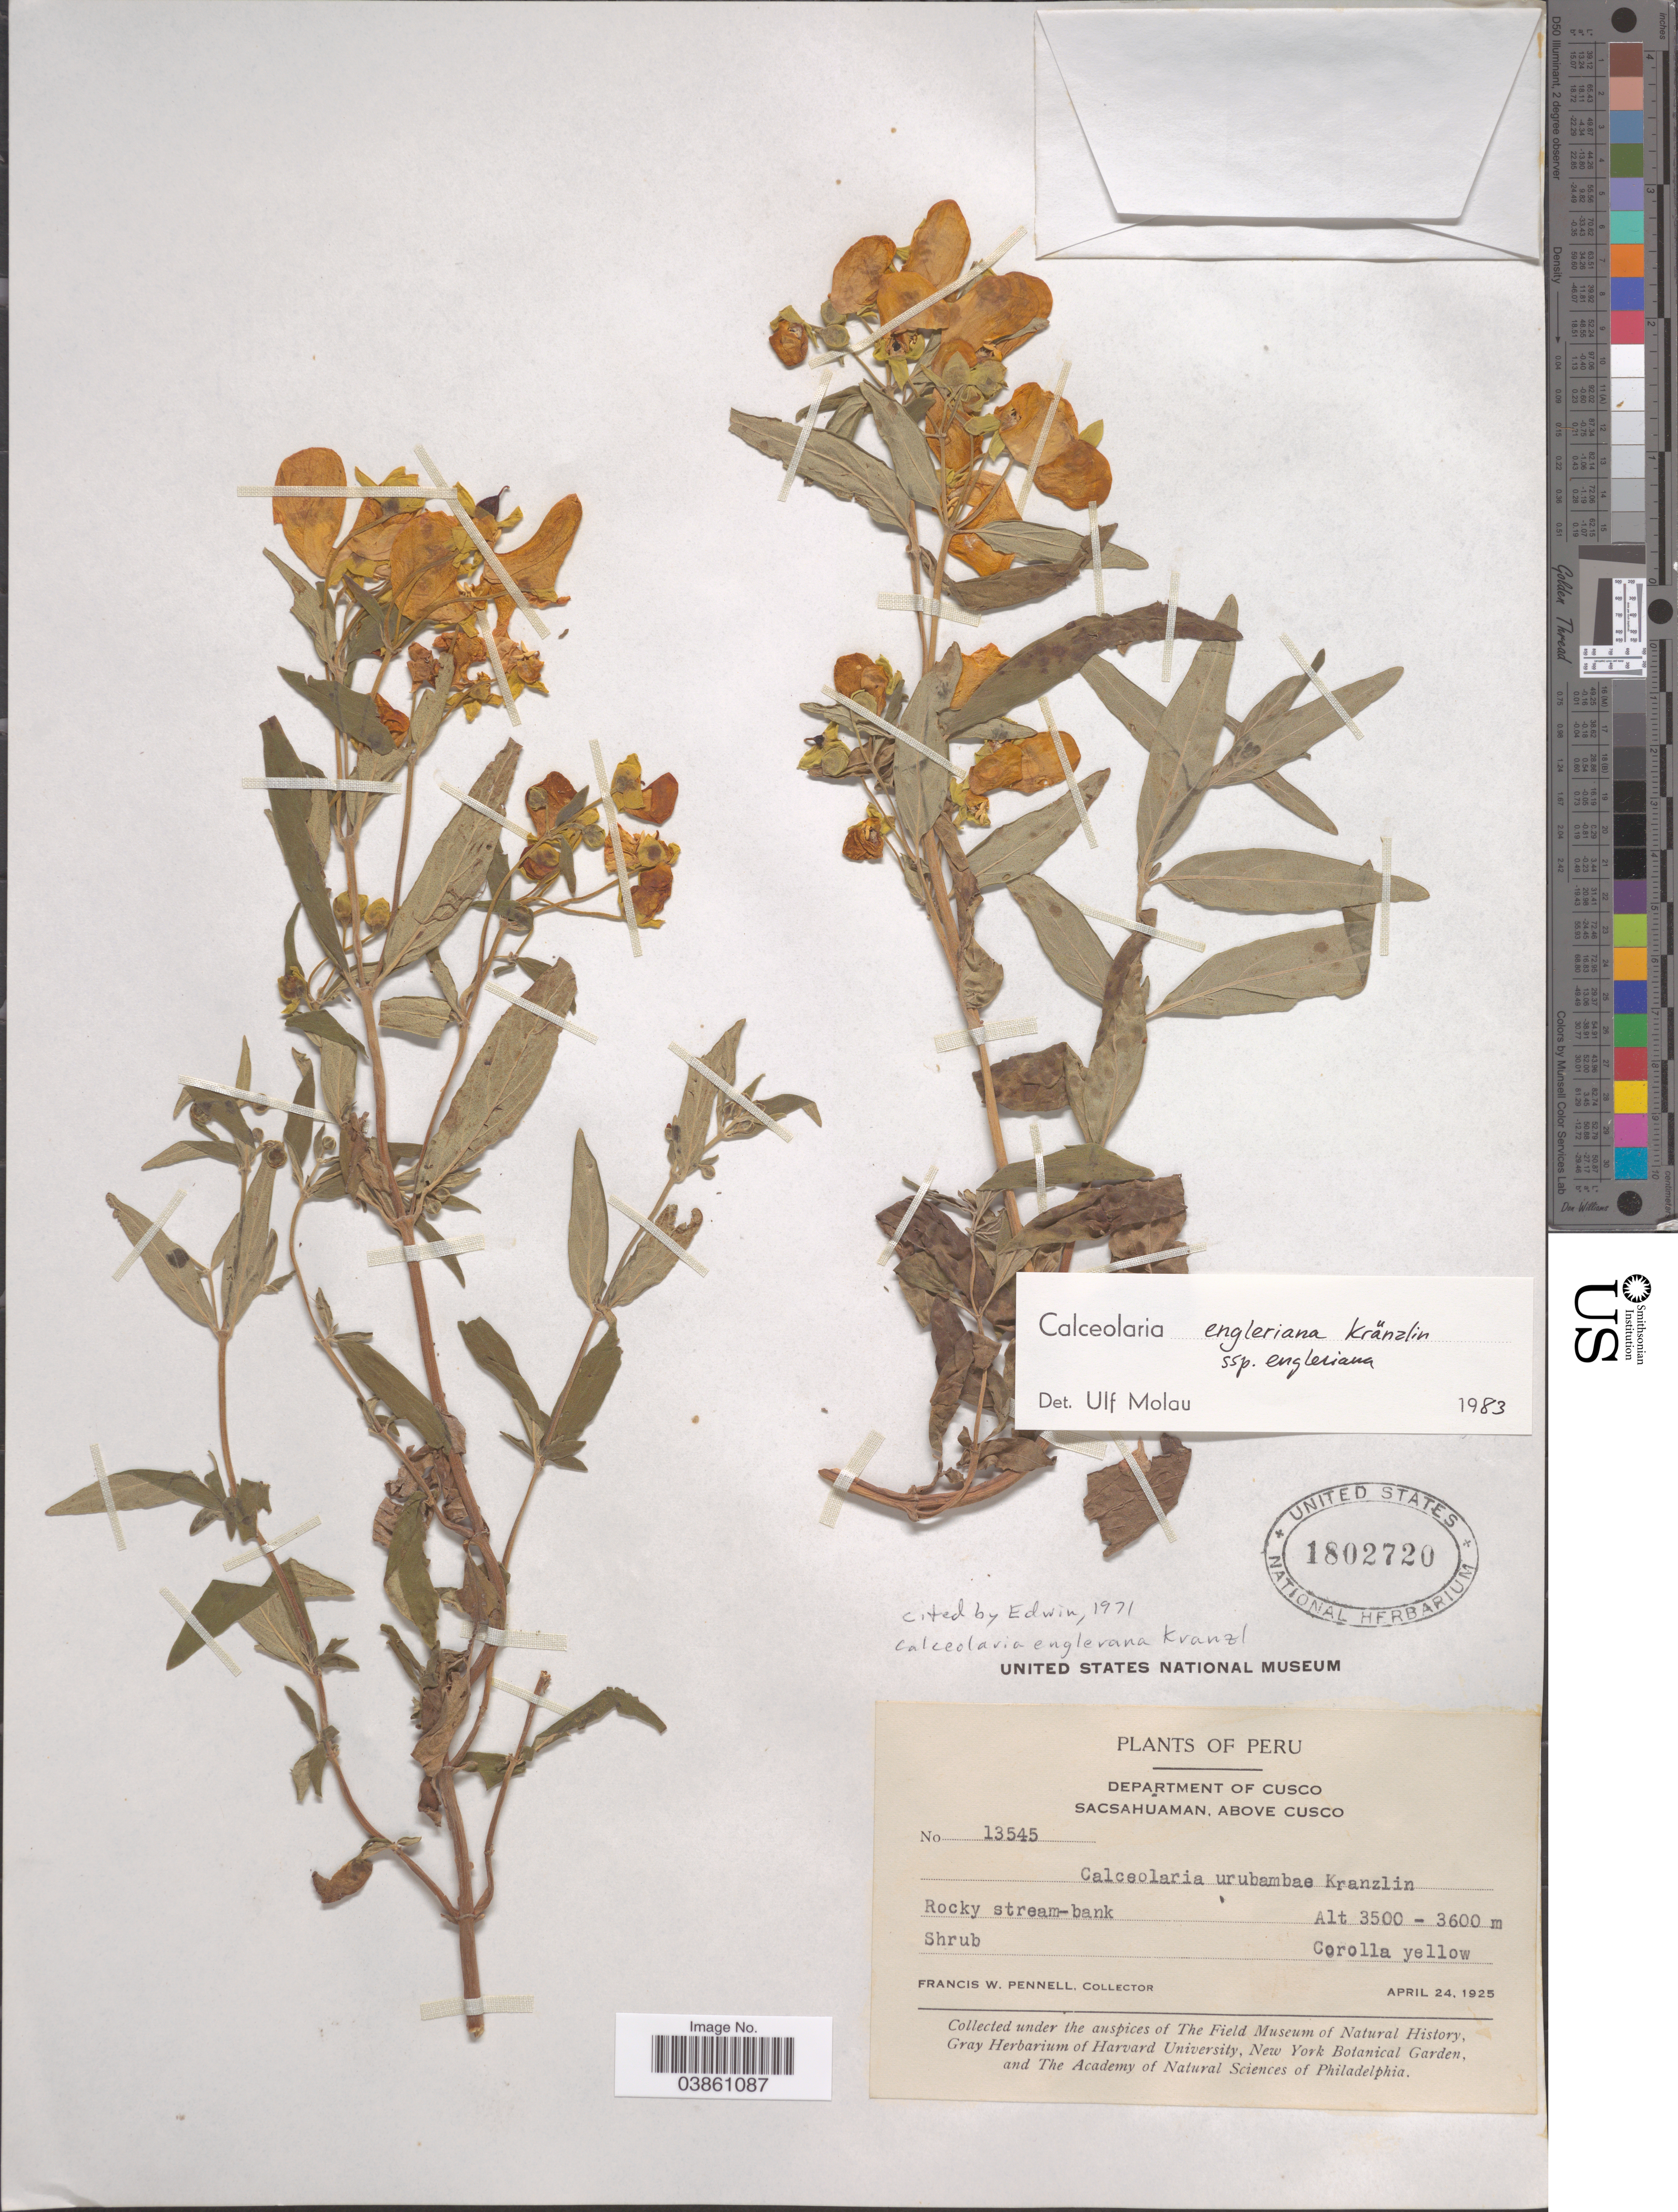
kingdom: Plantae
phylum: Tracheophyta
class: Magnoliopsida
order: Lamiales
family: Calceolariaceae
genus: Calceolaria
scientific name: Calceolaria engleriana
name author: Kraenzl.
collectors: F. W. Pennell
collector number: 13545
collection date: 1925-04-24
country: Peru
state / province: Cusco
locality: Department of Cusco. Sacsahuaman, above Cusco.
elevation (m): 3500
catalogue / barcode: US 1802720